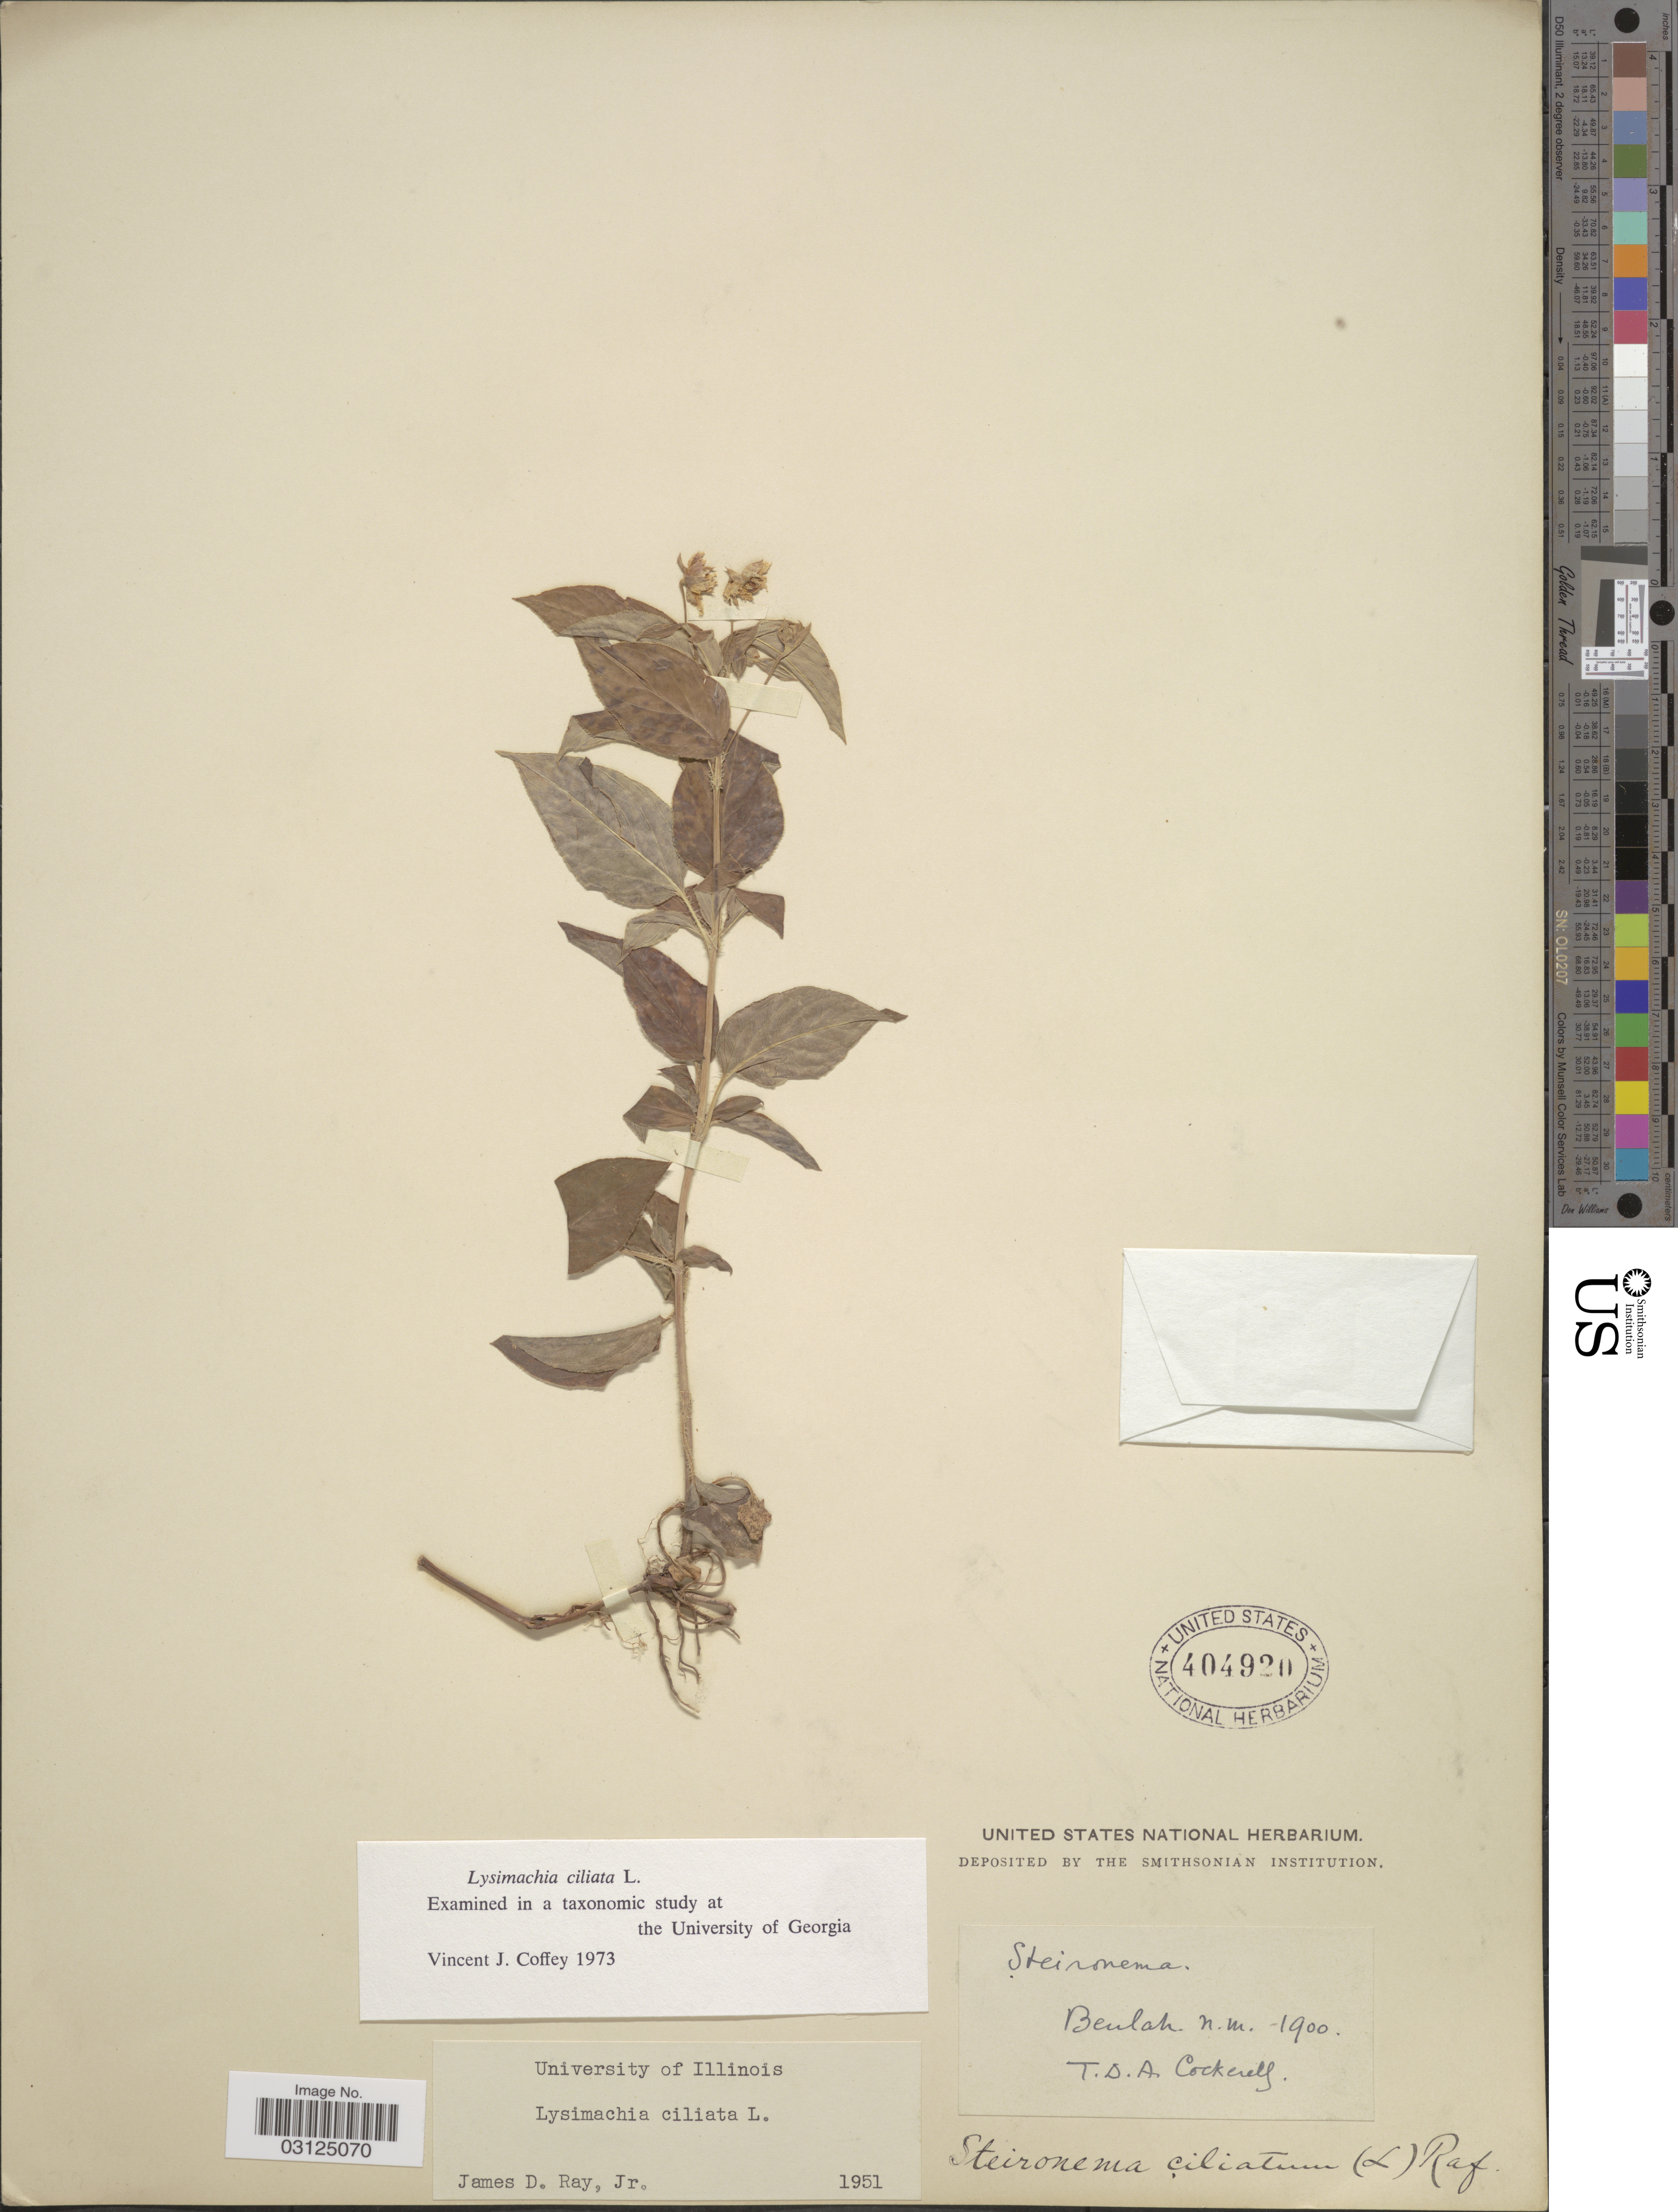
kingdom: Plantae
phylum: Tracheophyta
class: Magnoliopsida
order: Ericales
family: Primulaceae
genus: Lysimachia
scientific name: Lysimachia ciliata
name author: L.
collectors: T. Cockerell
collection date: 1900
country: United States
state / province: New Mexico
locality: Beulah.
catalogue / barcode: US 404920